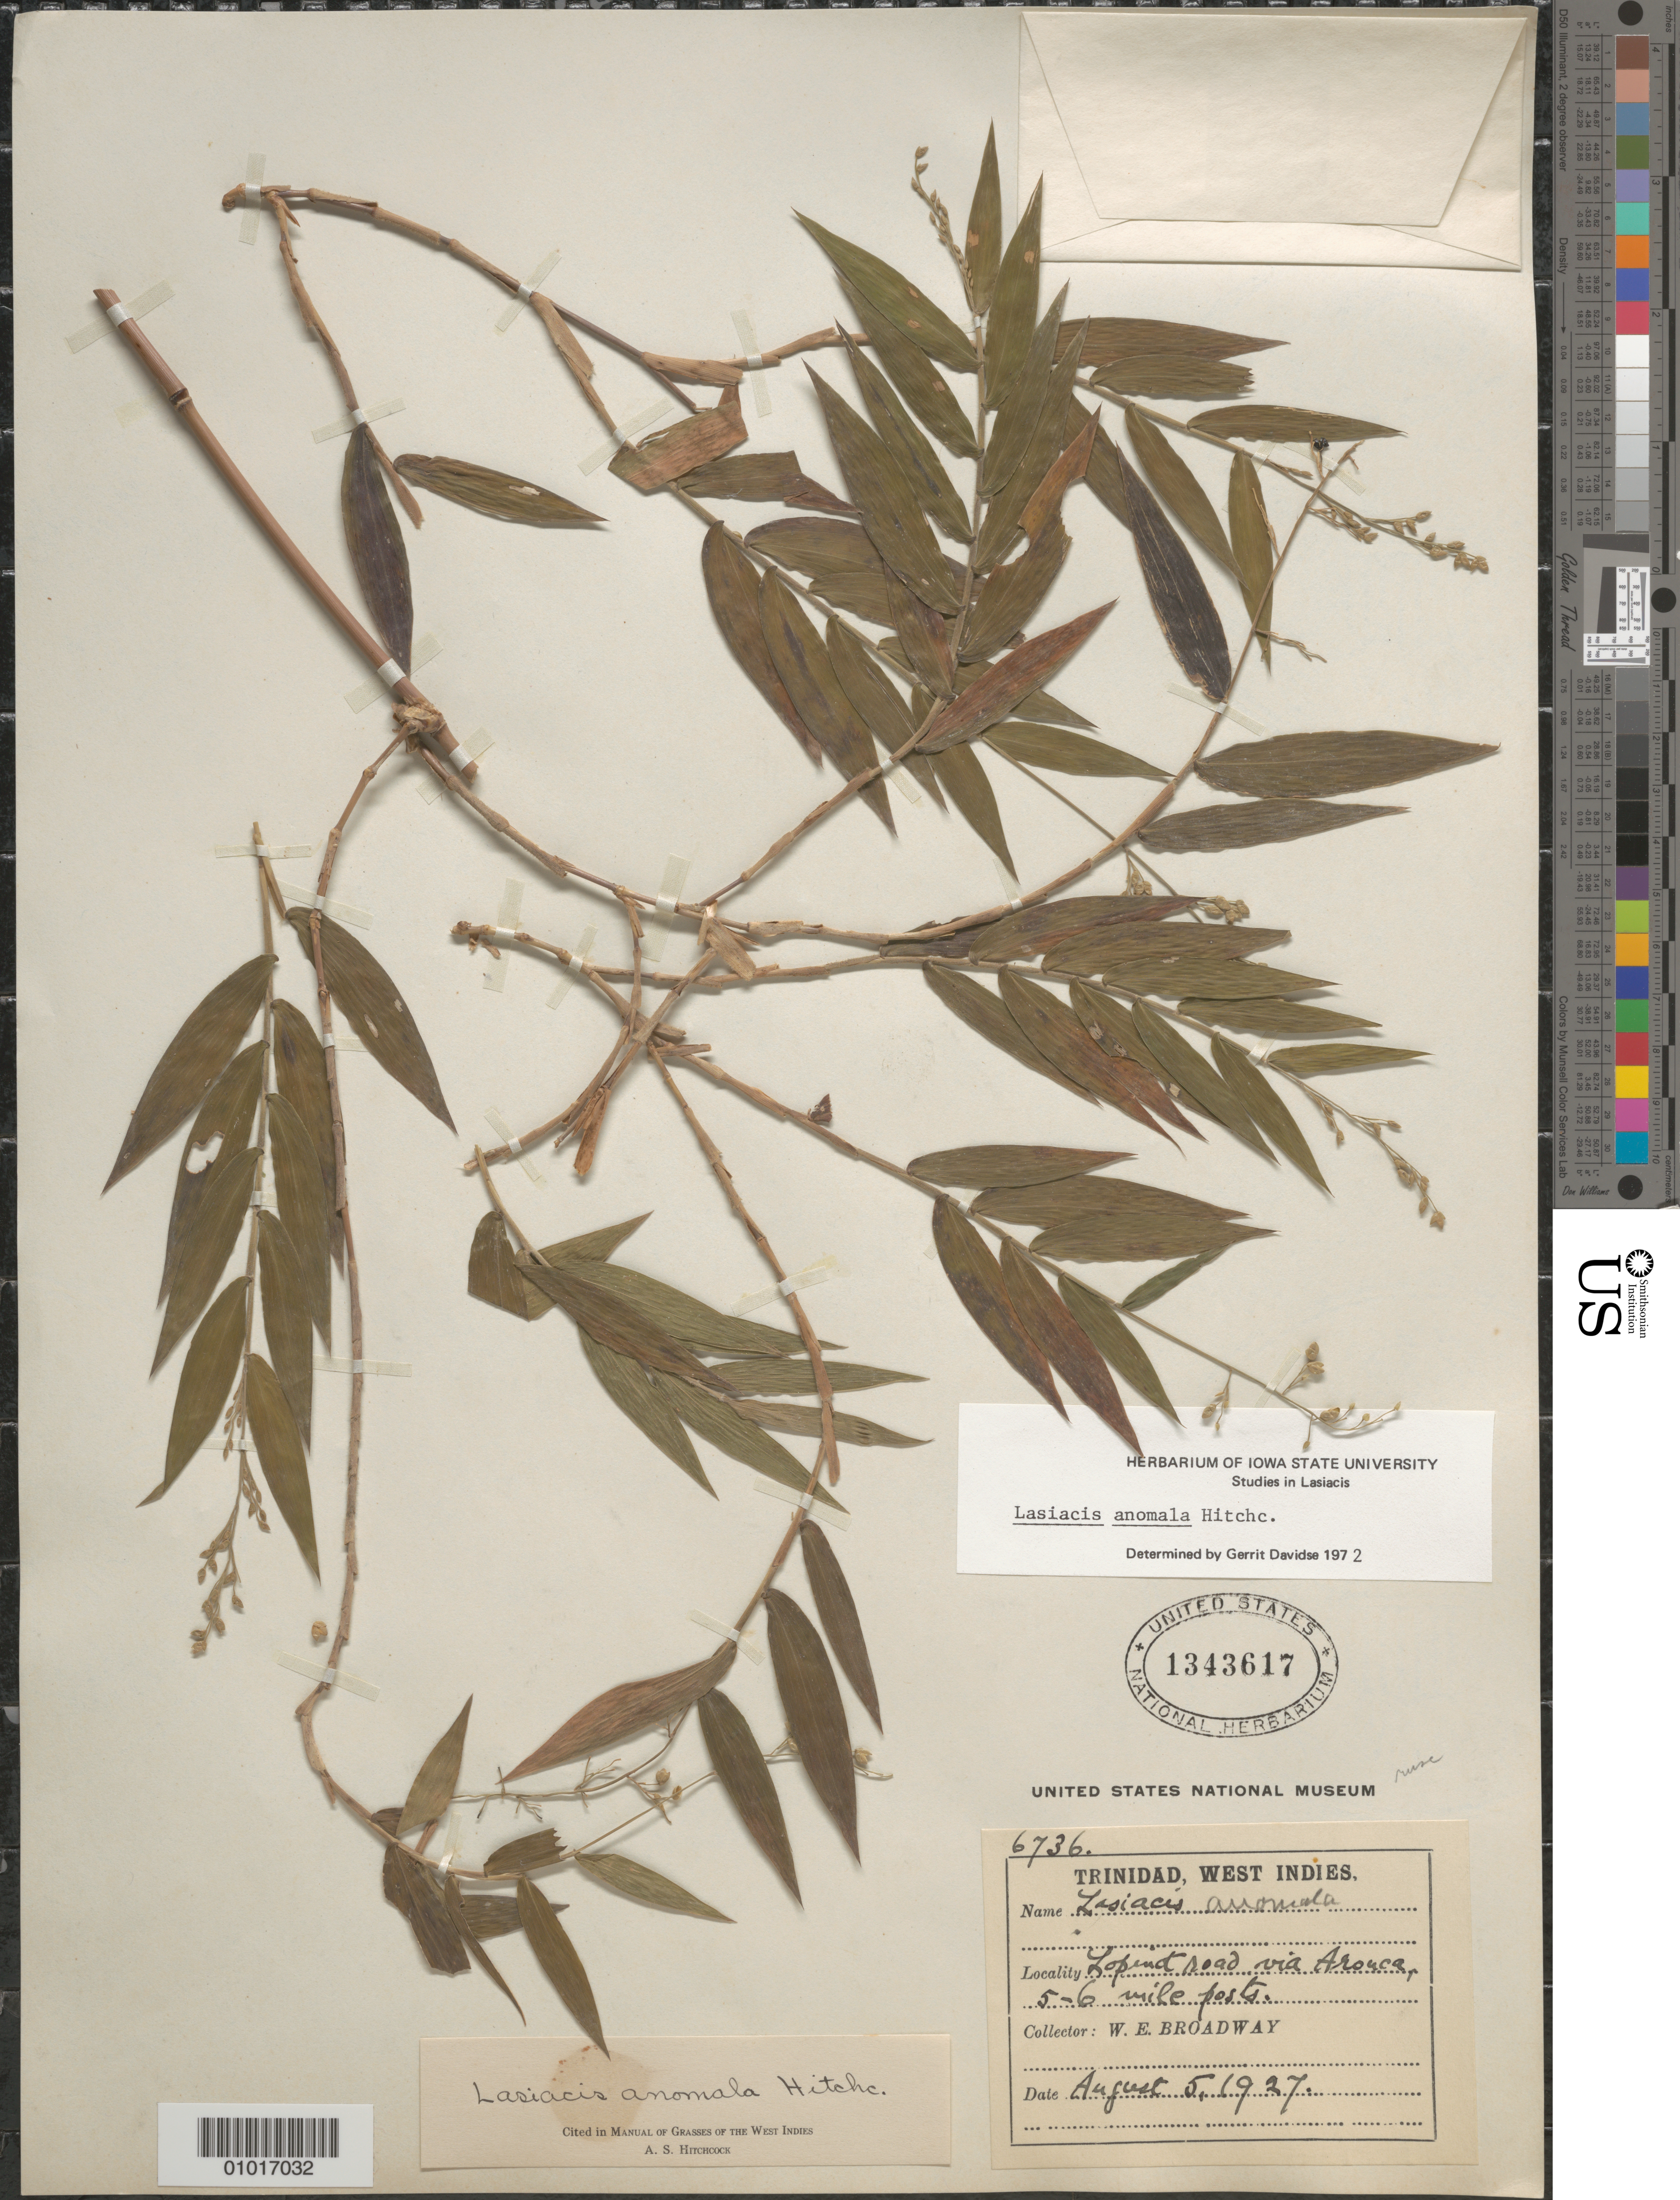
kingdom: Plantae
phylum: Tracheophyta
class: Liliopsida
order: Poales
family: Poaceae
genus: Lasiacis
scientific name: Lasiacis anomala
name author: Hitchc.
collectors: W. E. Broadway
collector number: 6736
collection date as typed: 05 Aug 1927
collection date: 1927-08-05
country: Trinidad and Tobago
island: Trinidad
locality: Lopinot road via Arouca, 5-6 mile post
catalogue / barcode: US 1343617